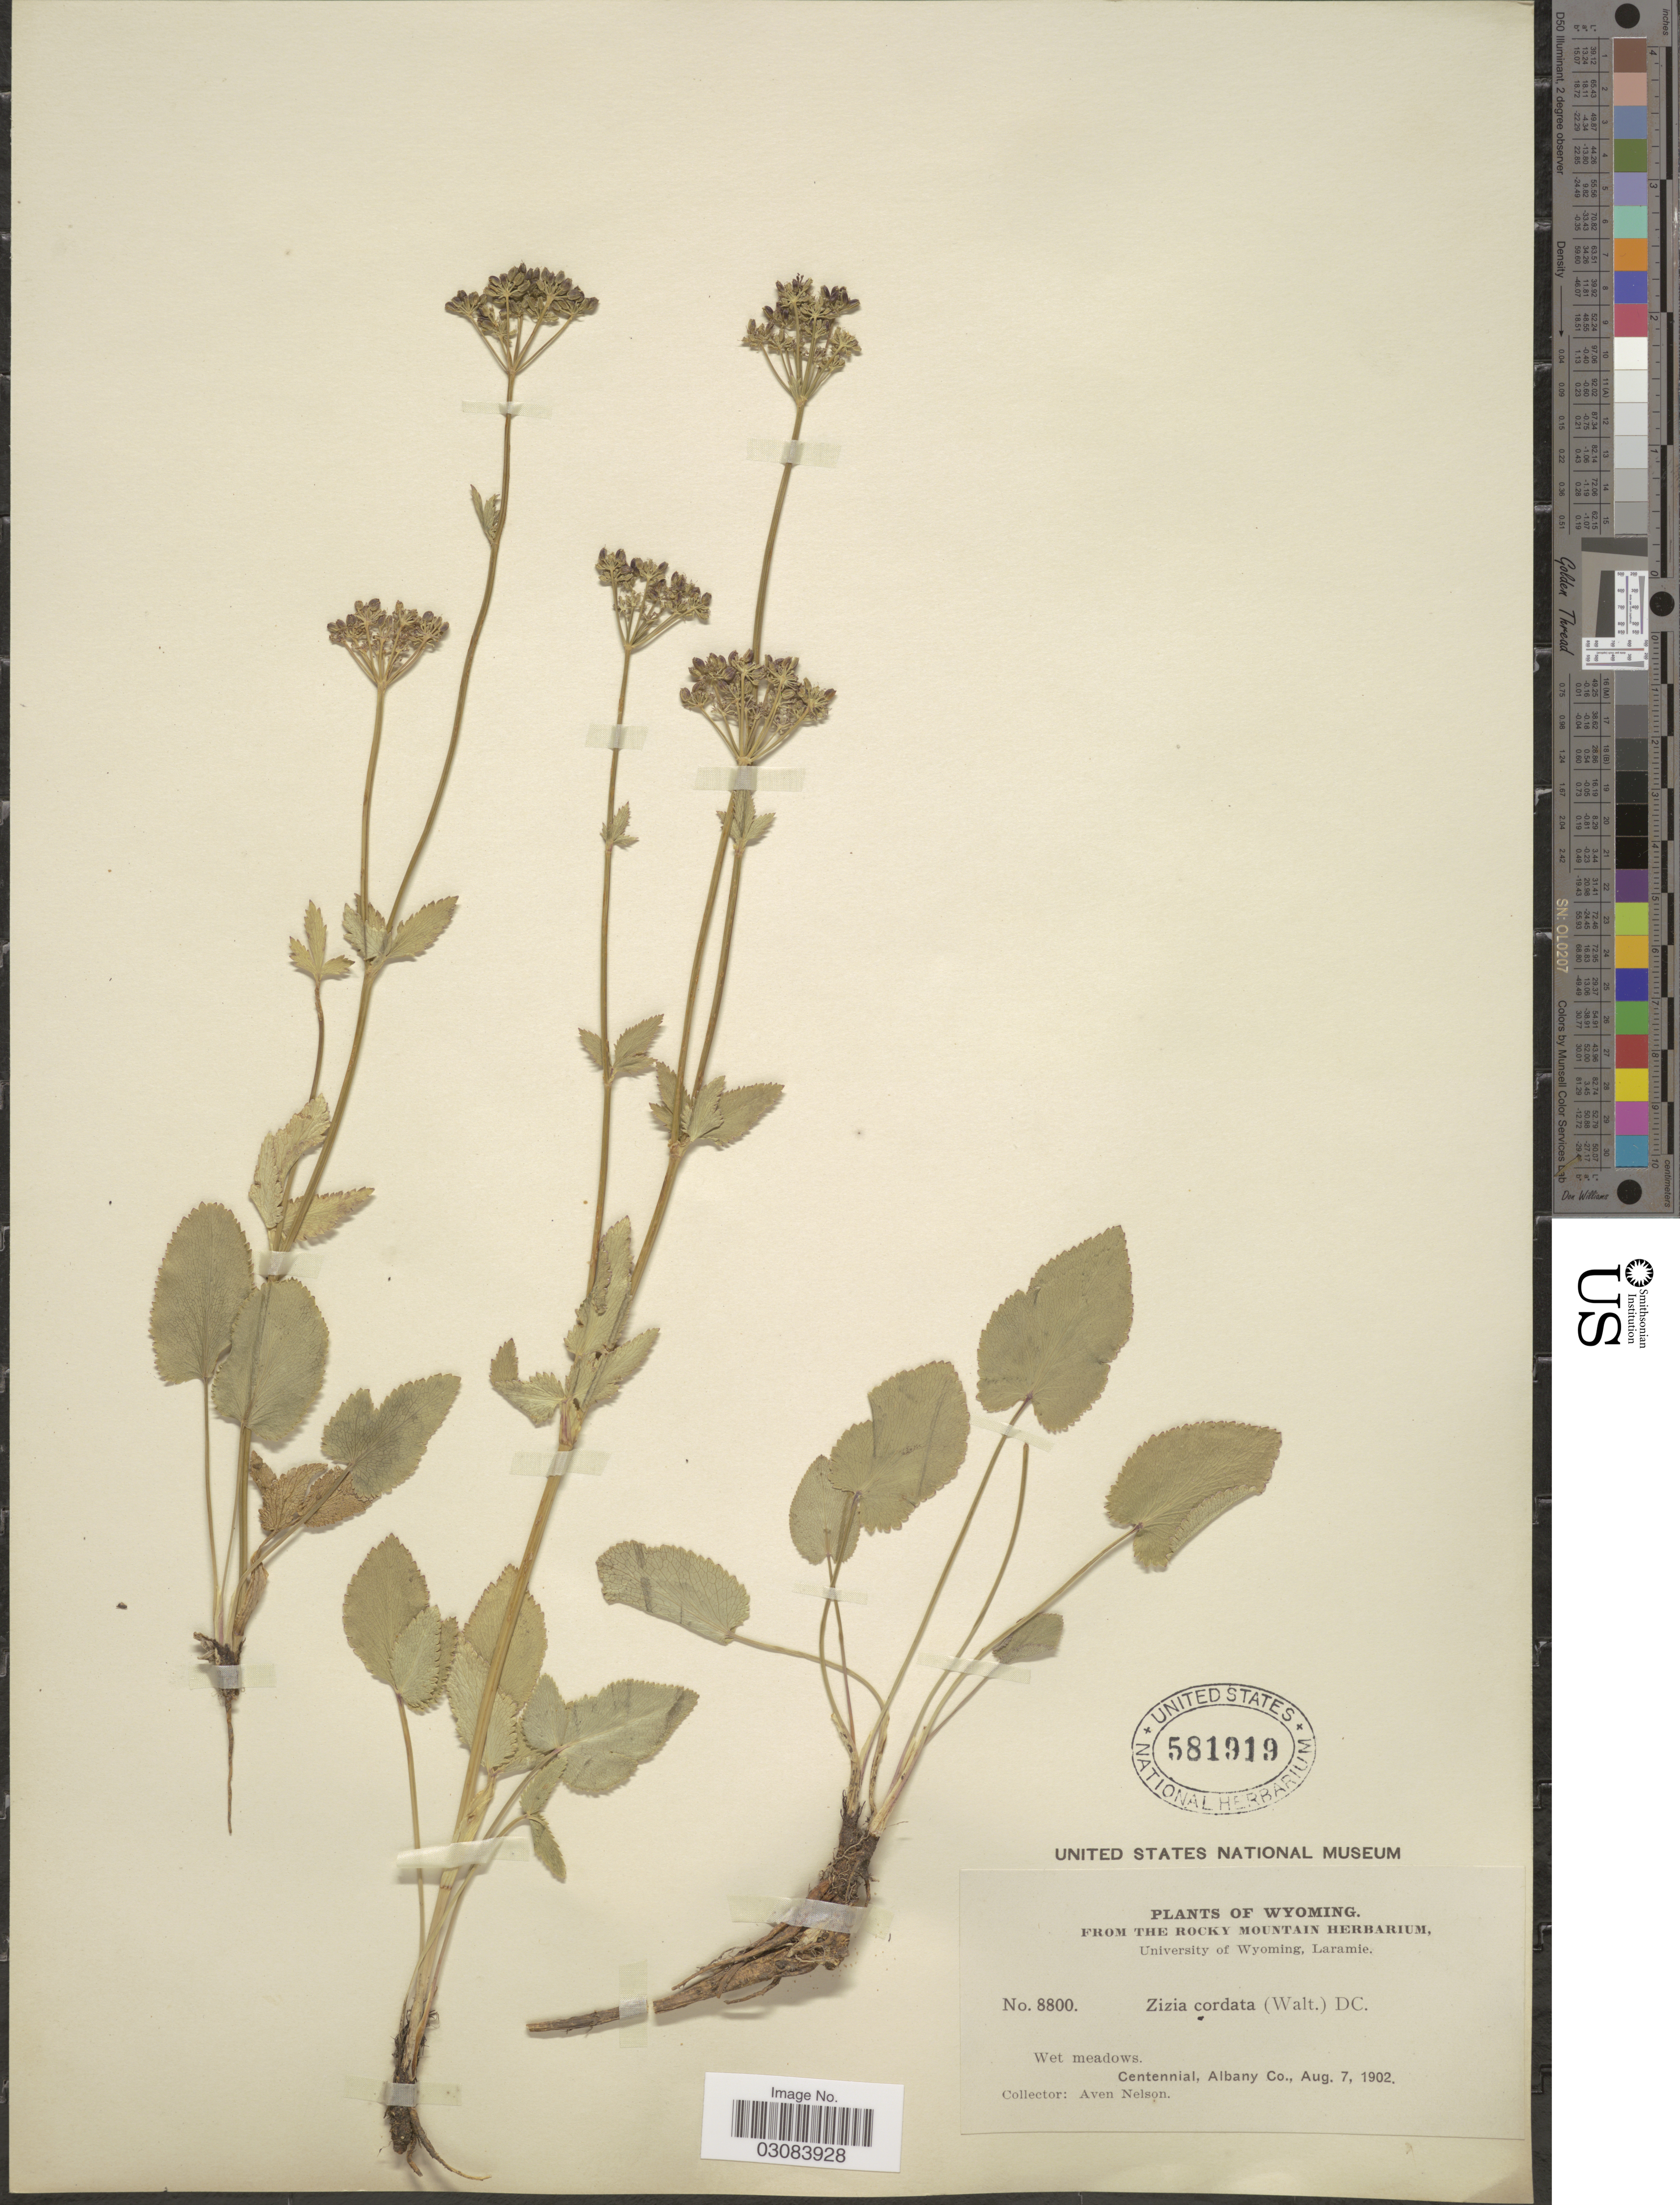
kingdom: Plantae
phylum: Tracheophyta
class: Magnoliopsida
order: Apiales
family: Apiaceae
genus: Zizia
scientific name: Zizia aptera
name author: (A. Gray) Fernald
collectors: A. Nelson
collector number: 8800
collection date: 1902-08-07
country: United States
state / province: Wyoming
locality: Centennial, Albany Co.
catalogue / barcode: US 581919